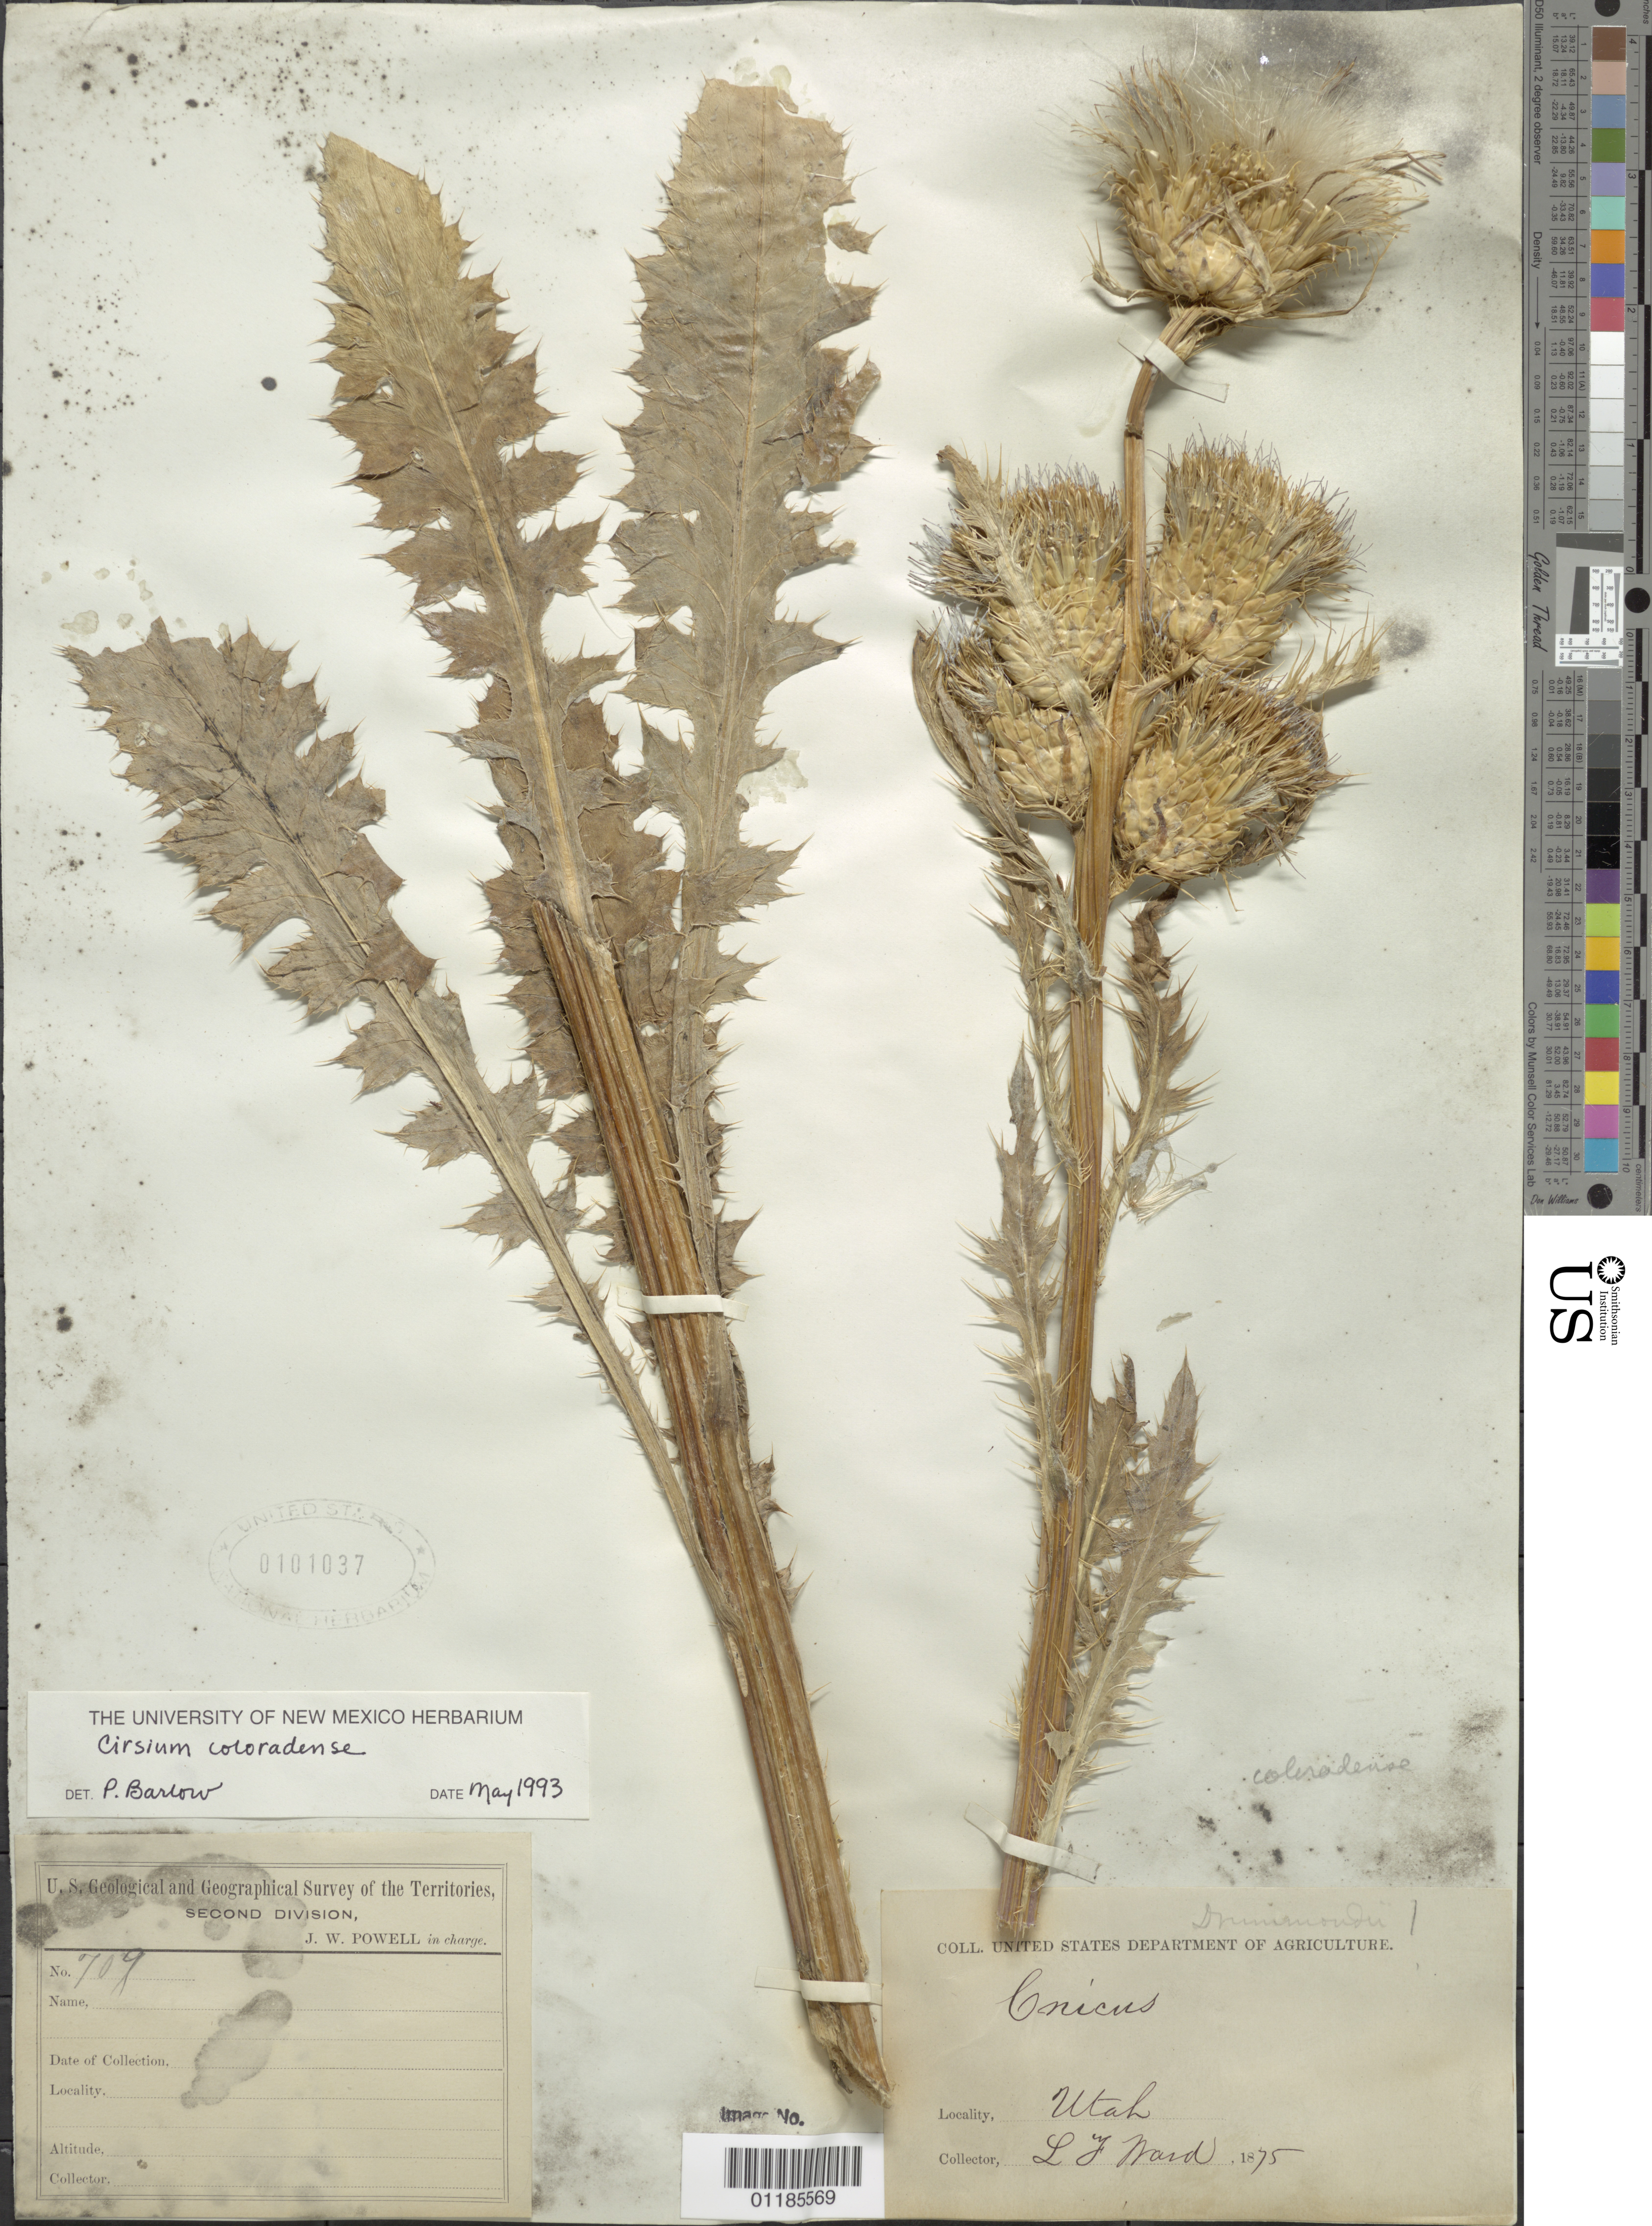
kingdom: Plantae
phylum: Tracheophyta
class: Magnoliopsida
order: Asterales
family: Asteraceae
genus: Cirsium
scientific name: Cirsium scariosum var. coloradense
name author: (Rydb.) D.J. Keil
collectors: L. F. Ward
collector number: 709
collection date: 1875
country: United States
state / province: Utah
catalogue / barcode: US 101037